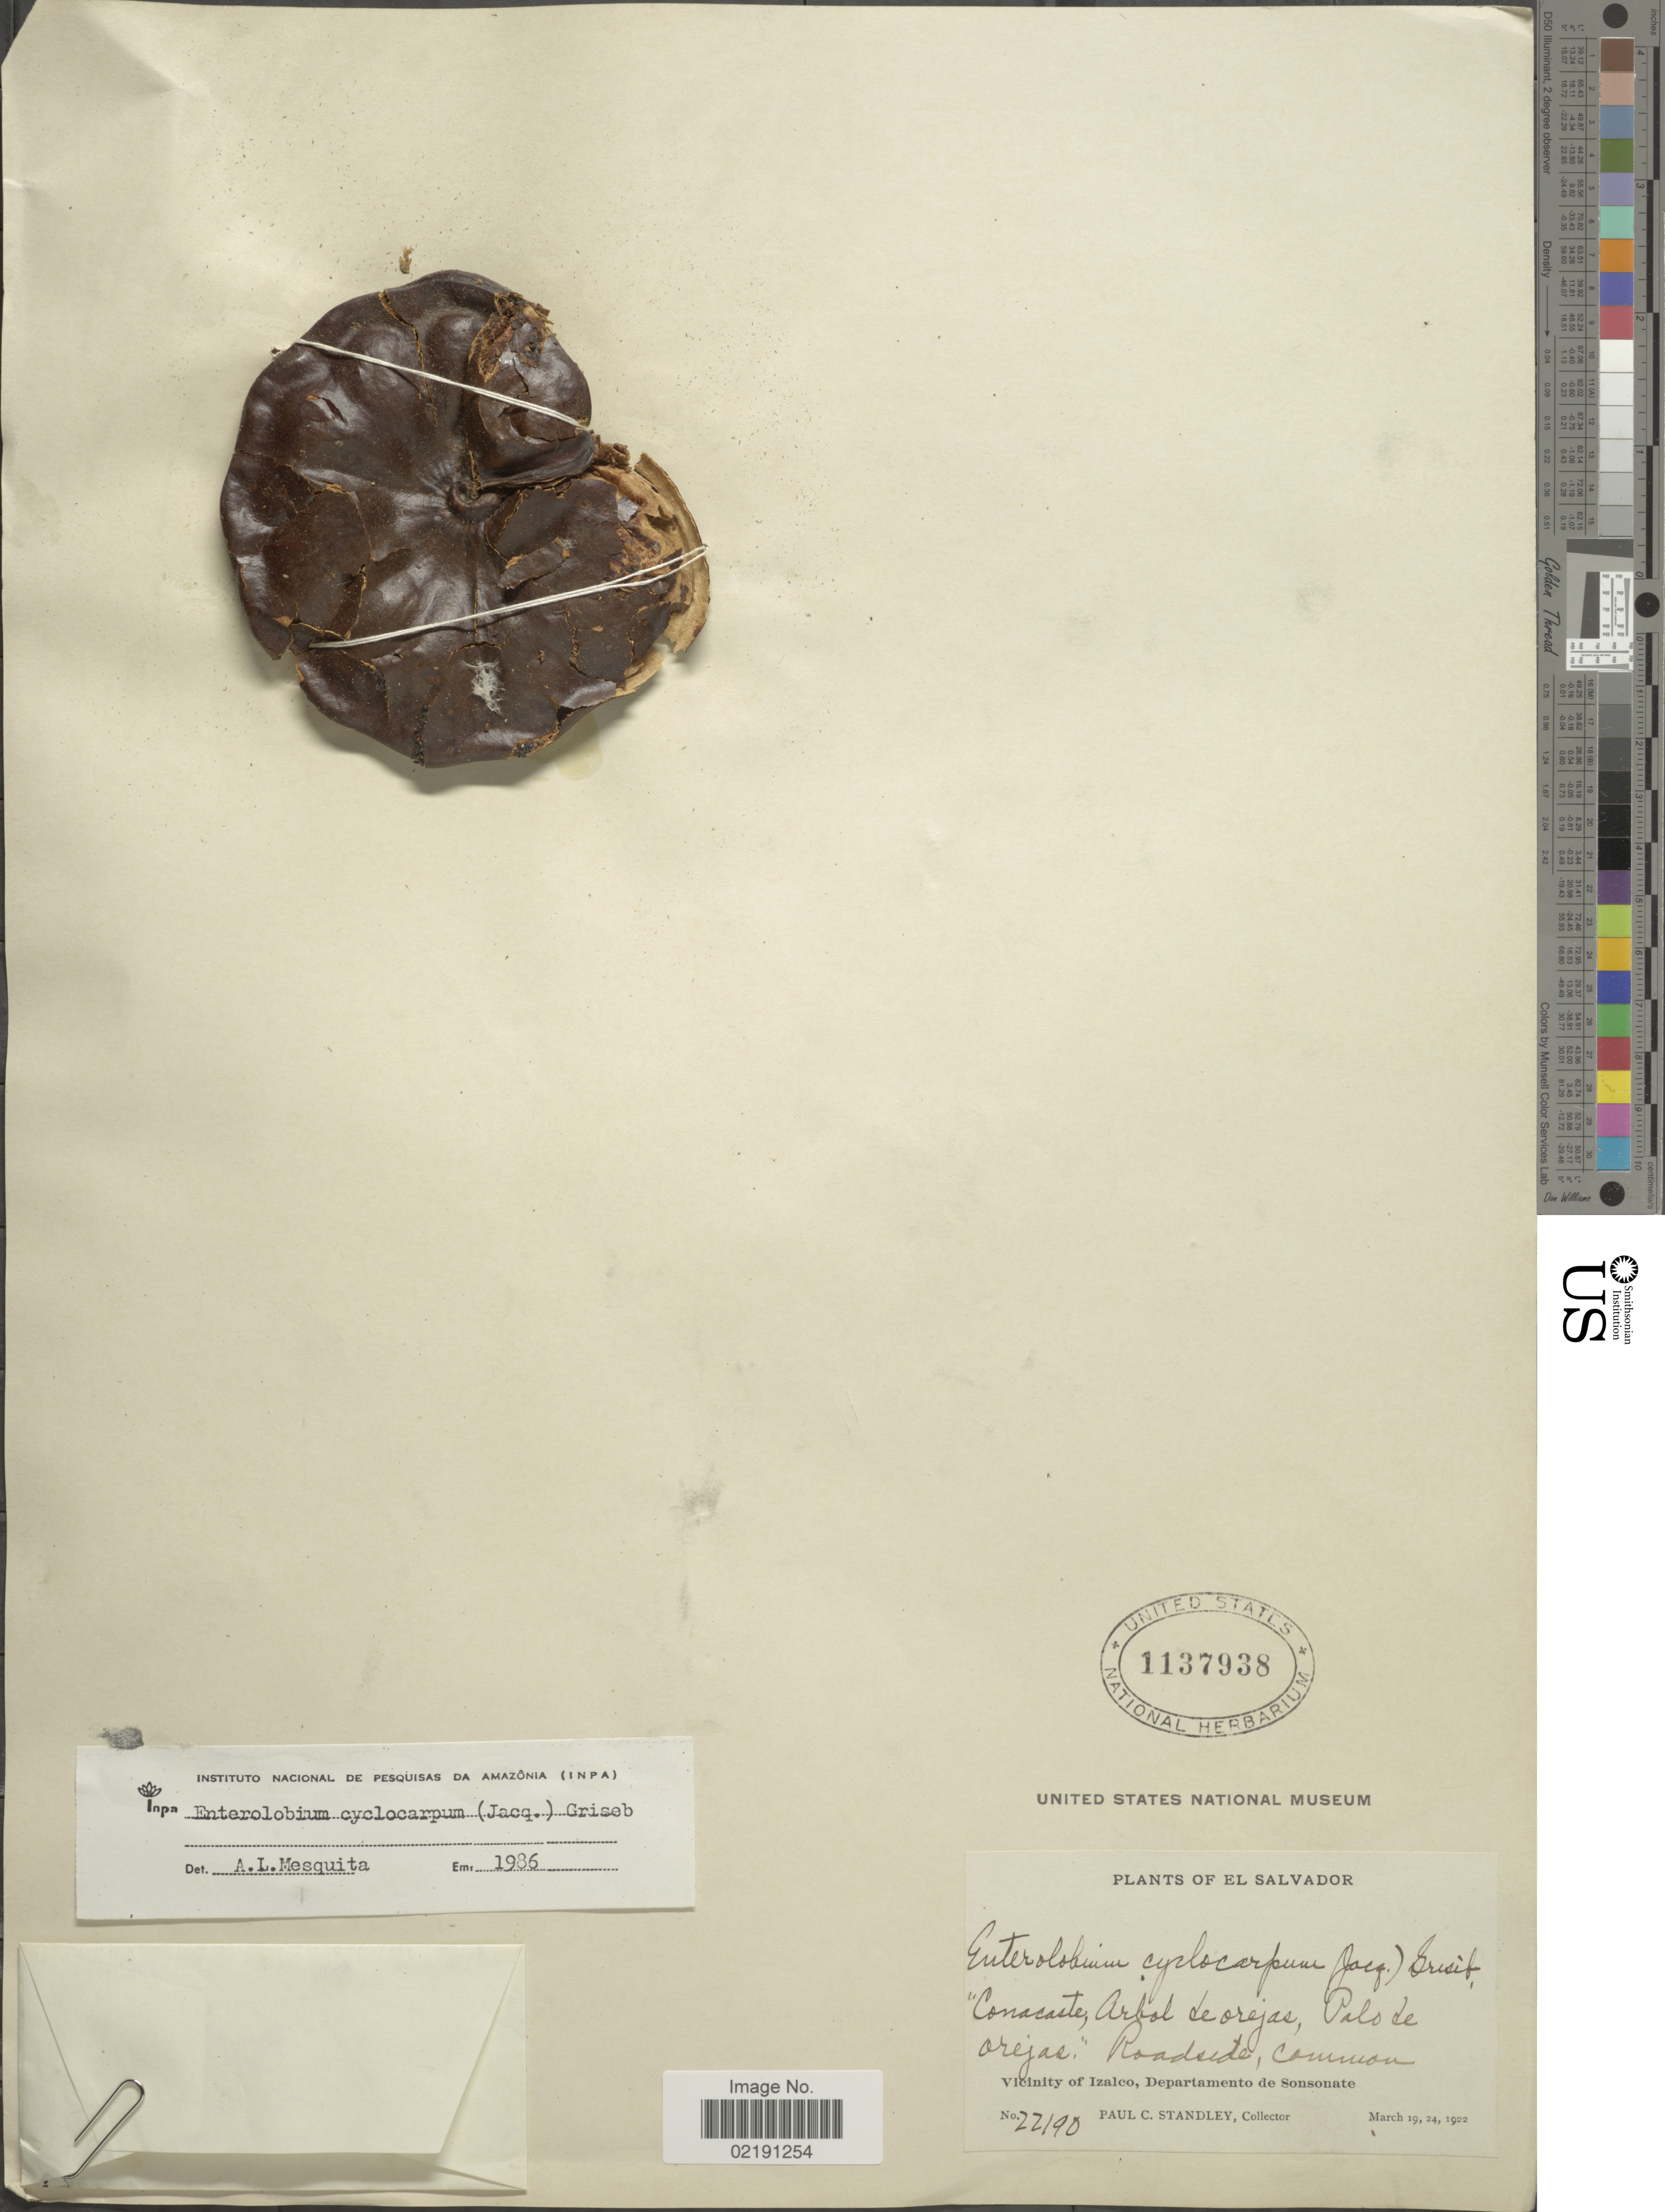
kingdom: Plantae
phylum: Tracheophyta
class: Magnoliopsida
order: Fabales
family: Fabaceae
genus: Enterolobium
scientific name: Enterolobium cyclocarpum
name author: (Jacq.) Griseb.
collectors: P. C. Standley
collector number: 22190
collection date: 1922-03-19/1922-03-24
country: El Salvador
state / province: Sonsonate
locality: Vicinity of Izalco, Departamento de Sonsonate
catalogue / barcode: US 1137938